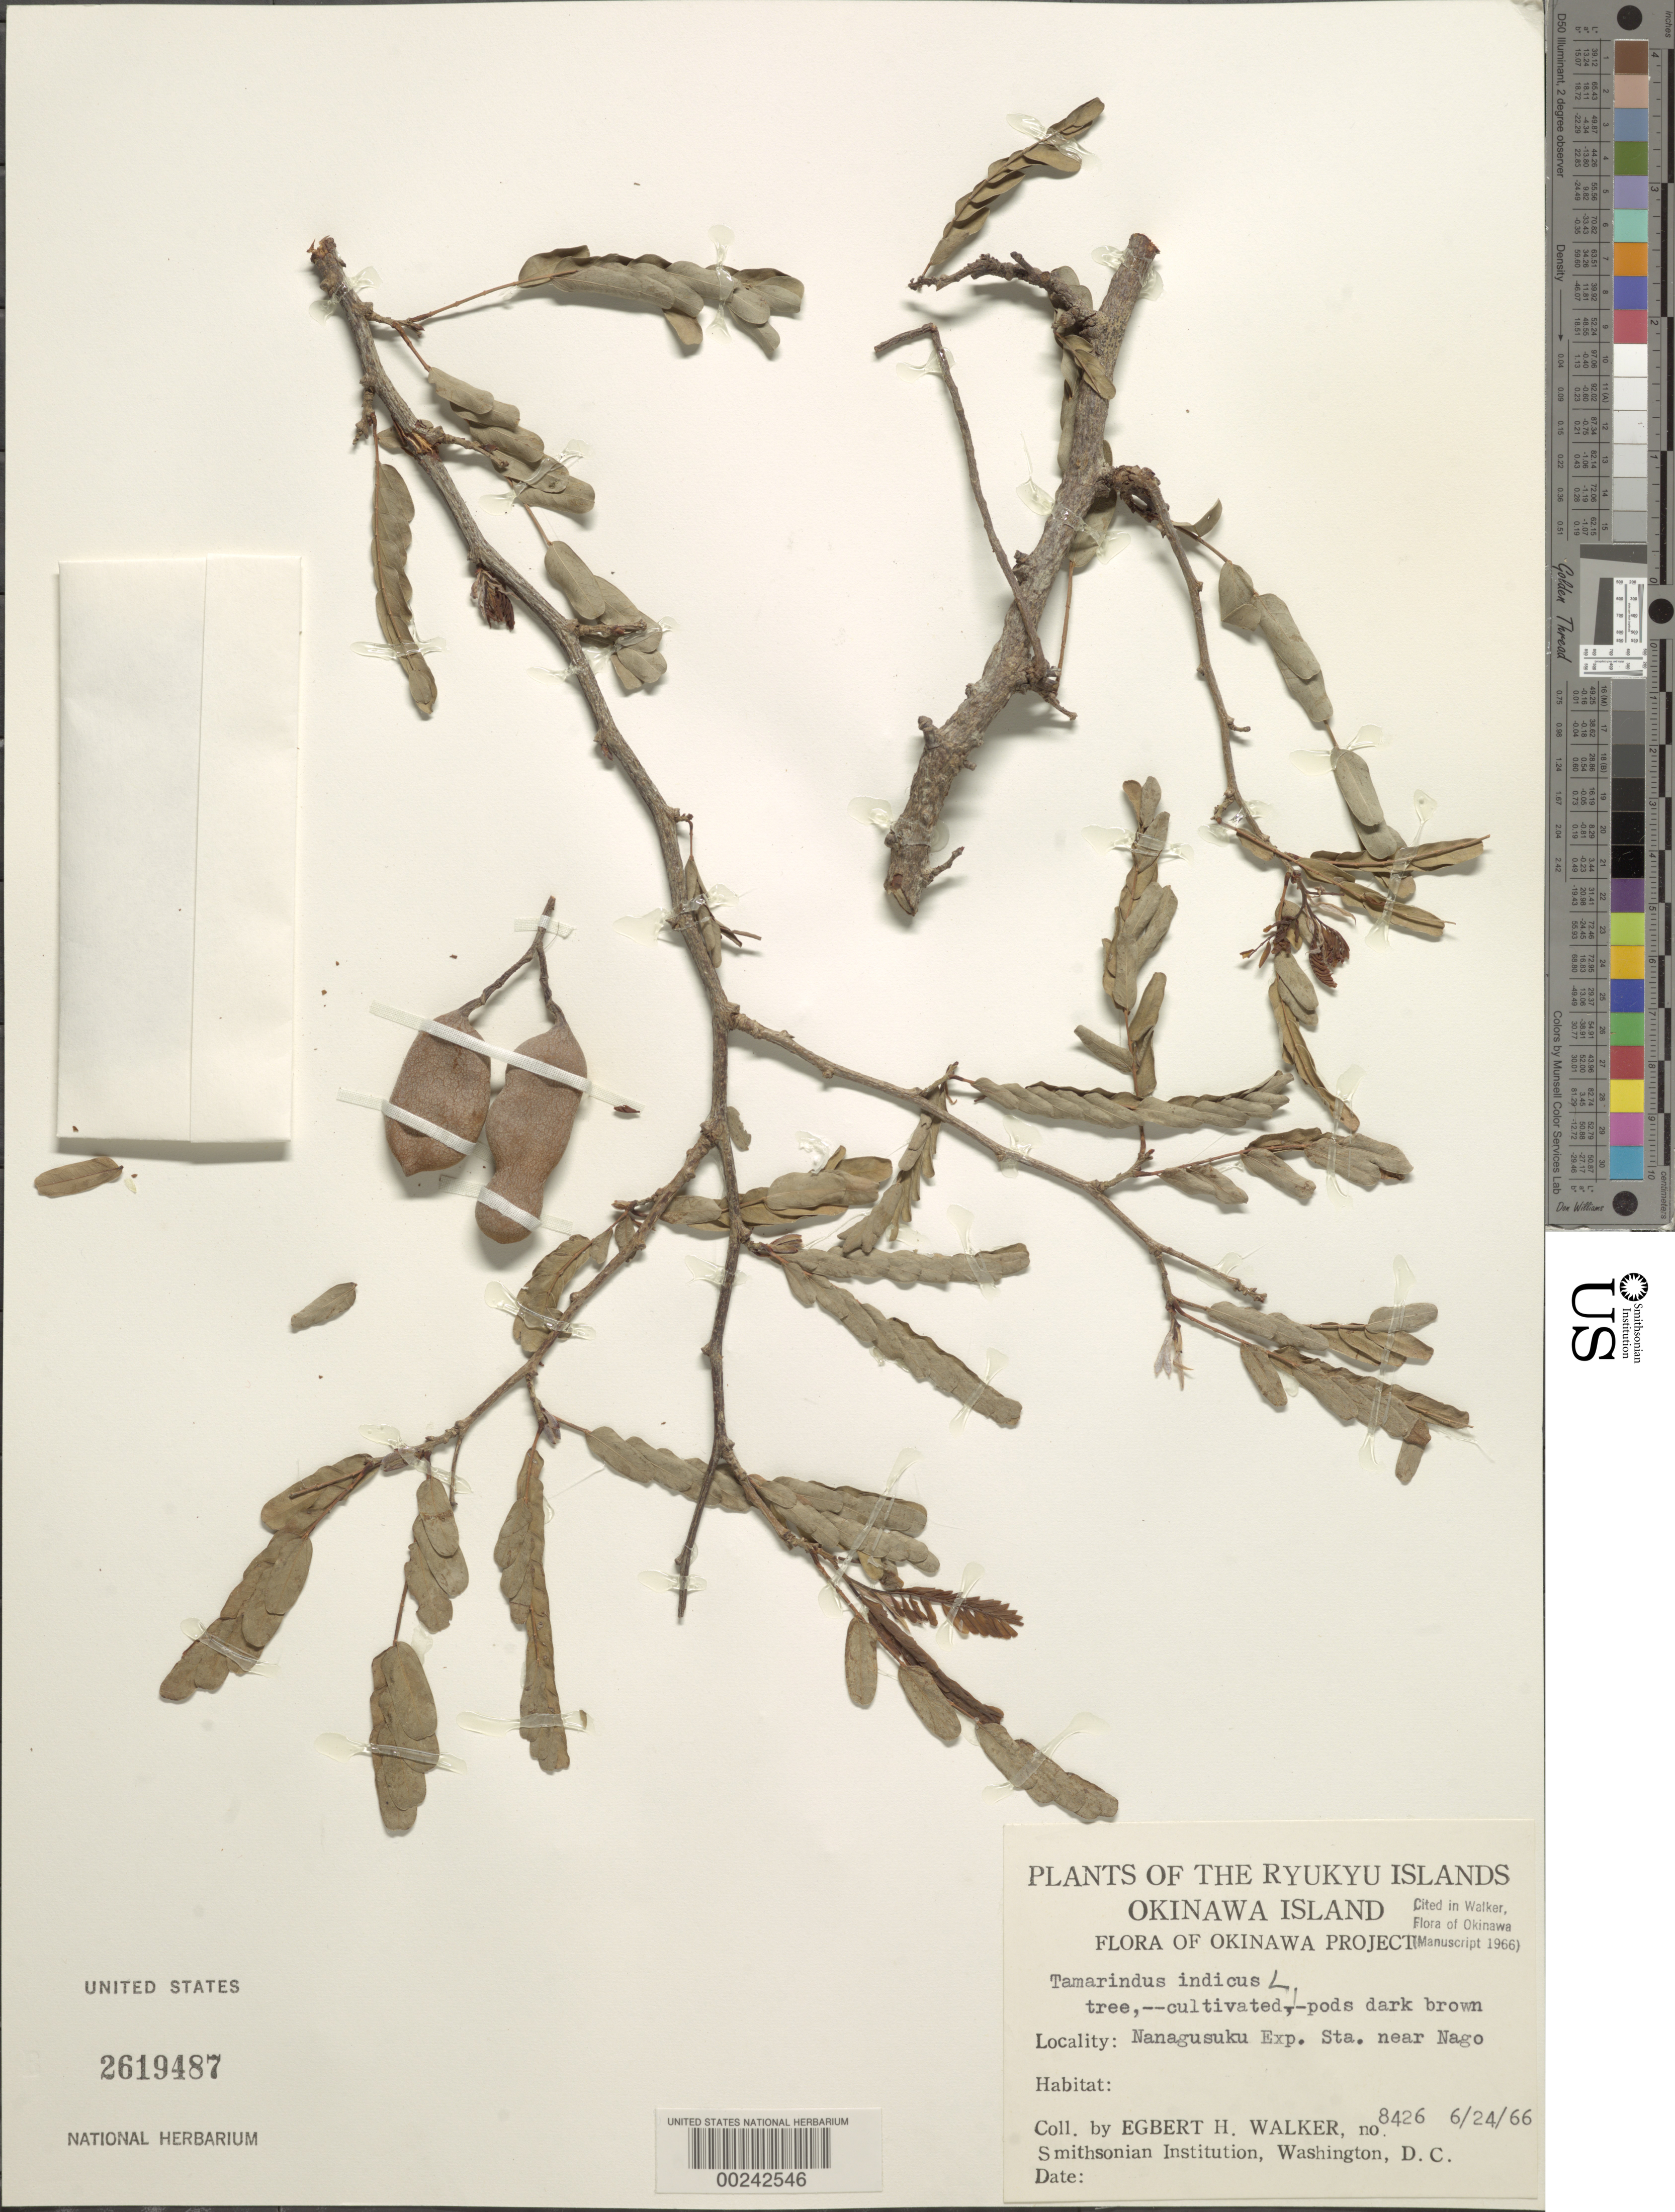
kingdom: Plantae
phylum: Tracheophyta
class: Magnoliopsida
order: Fabales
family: Fabaceae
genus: Tamarindus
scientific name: Tamarindus indica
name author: L.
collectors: E. H. Walker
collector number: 8426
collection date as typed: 24 Jun 1966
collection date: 1966-06-24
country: Japan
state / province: Okinawa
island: Okinawa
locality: Nanagusuku exp. sta. near nago; okinawa i. [Okinawa Is.]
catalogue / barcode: US 2619487